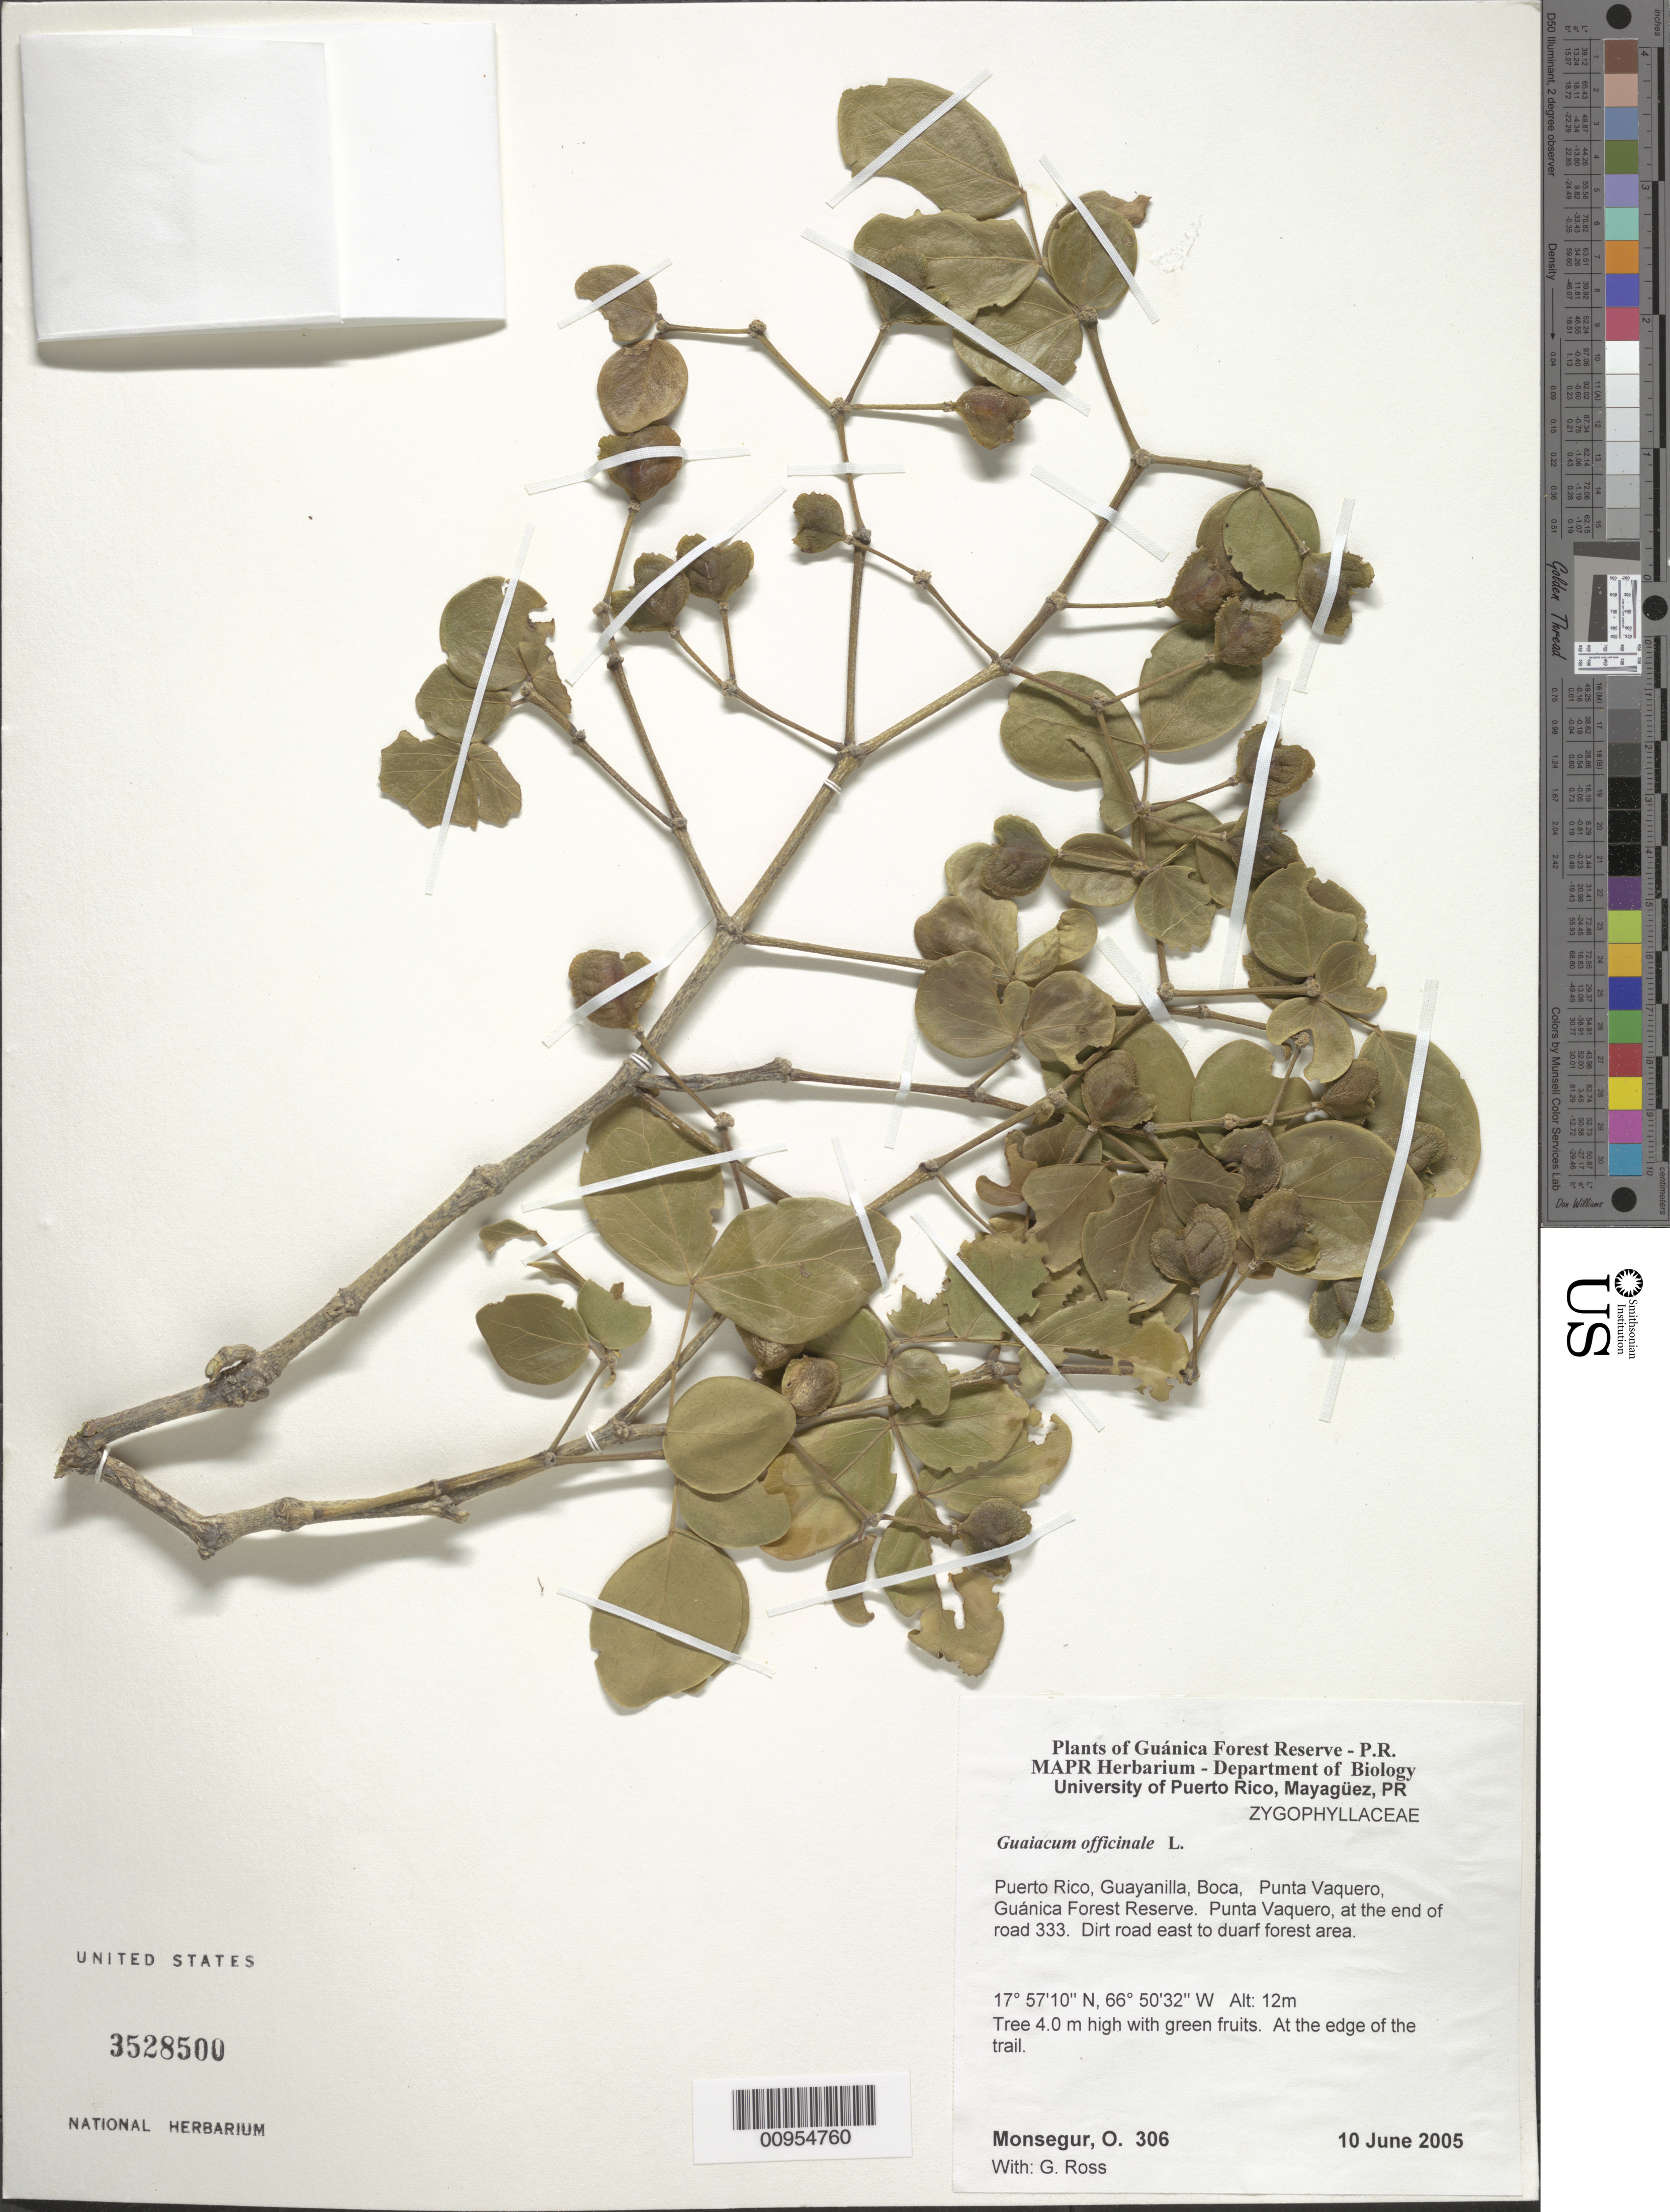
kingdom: Plantae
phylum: Tracheophyta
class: Magnoliopsida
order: Zygophyllales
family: Zygophyllaceae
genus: Guaiacum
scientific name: Guaiacum officinale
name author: L.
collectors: O. Monsegur & G. Ross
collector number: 306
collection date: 2005-06-10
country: Puerto Rico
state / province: Guayanilla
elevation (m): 12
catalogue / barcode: US 3528500